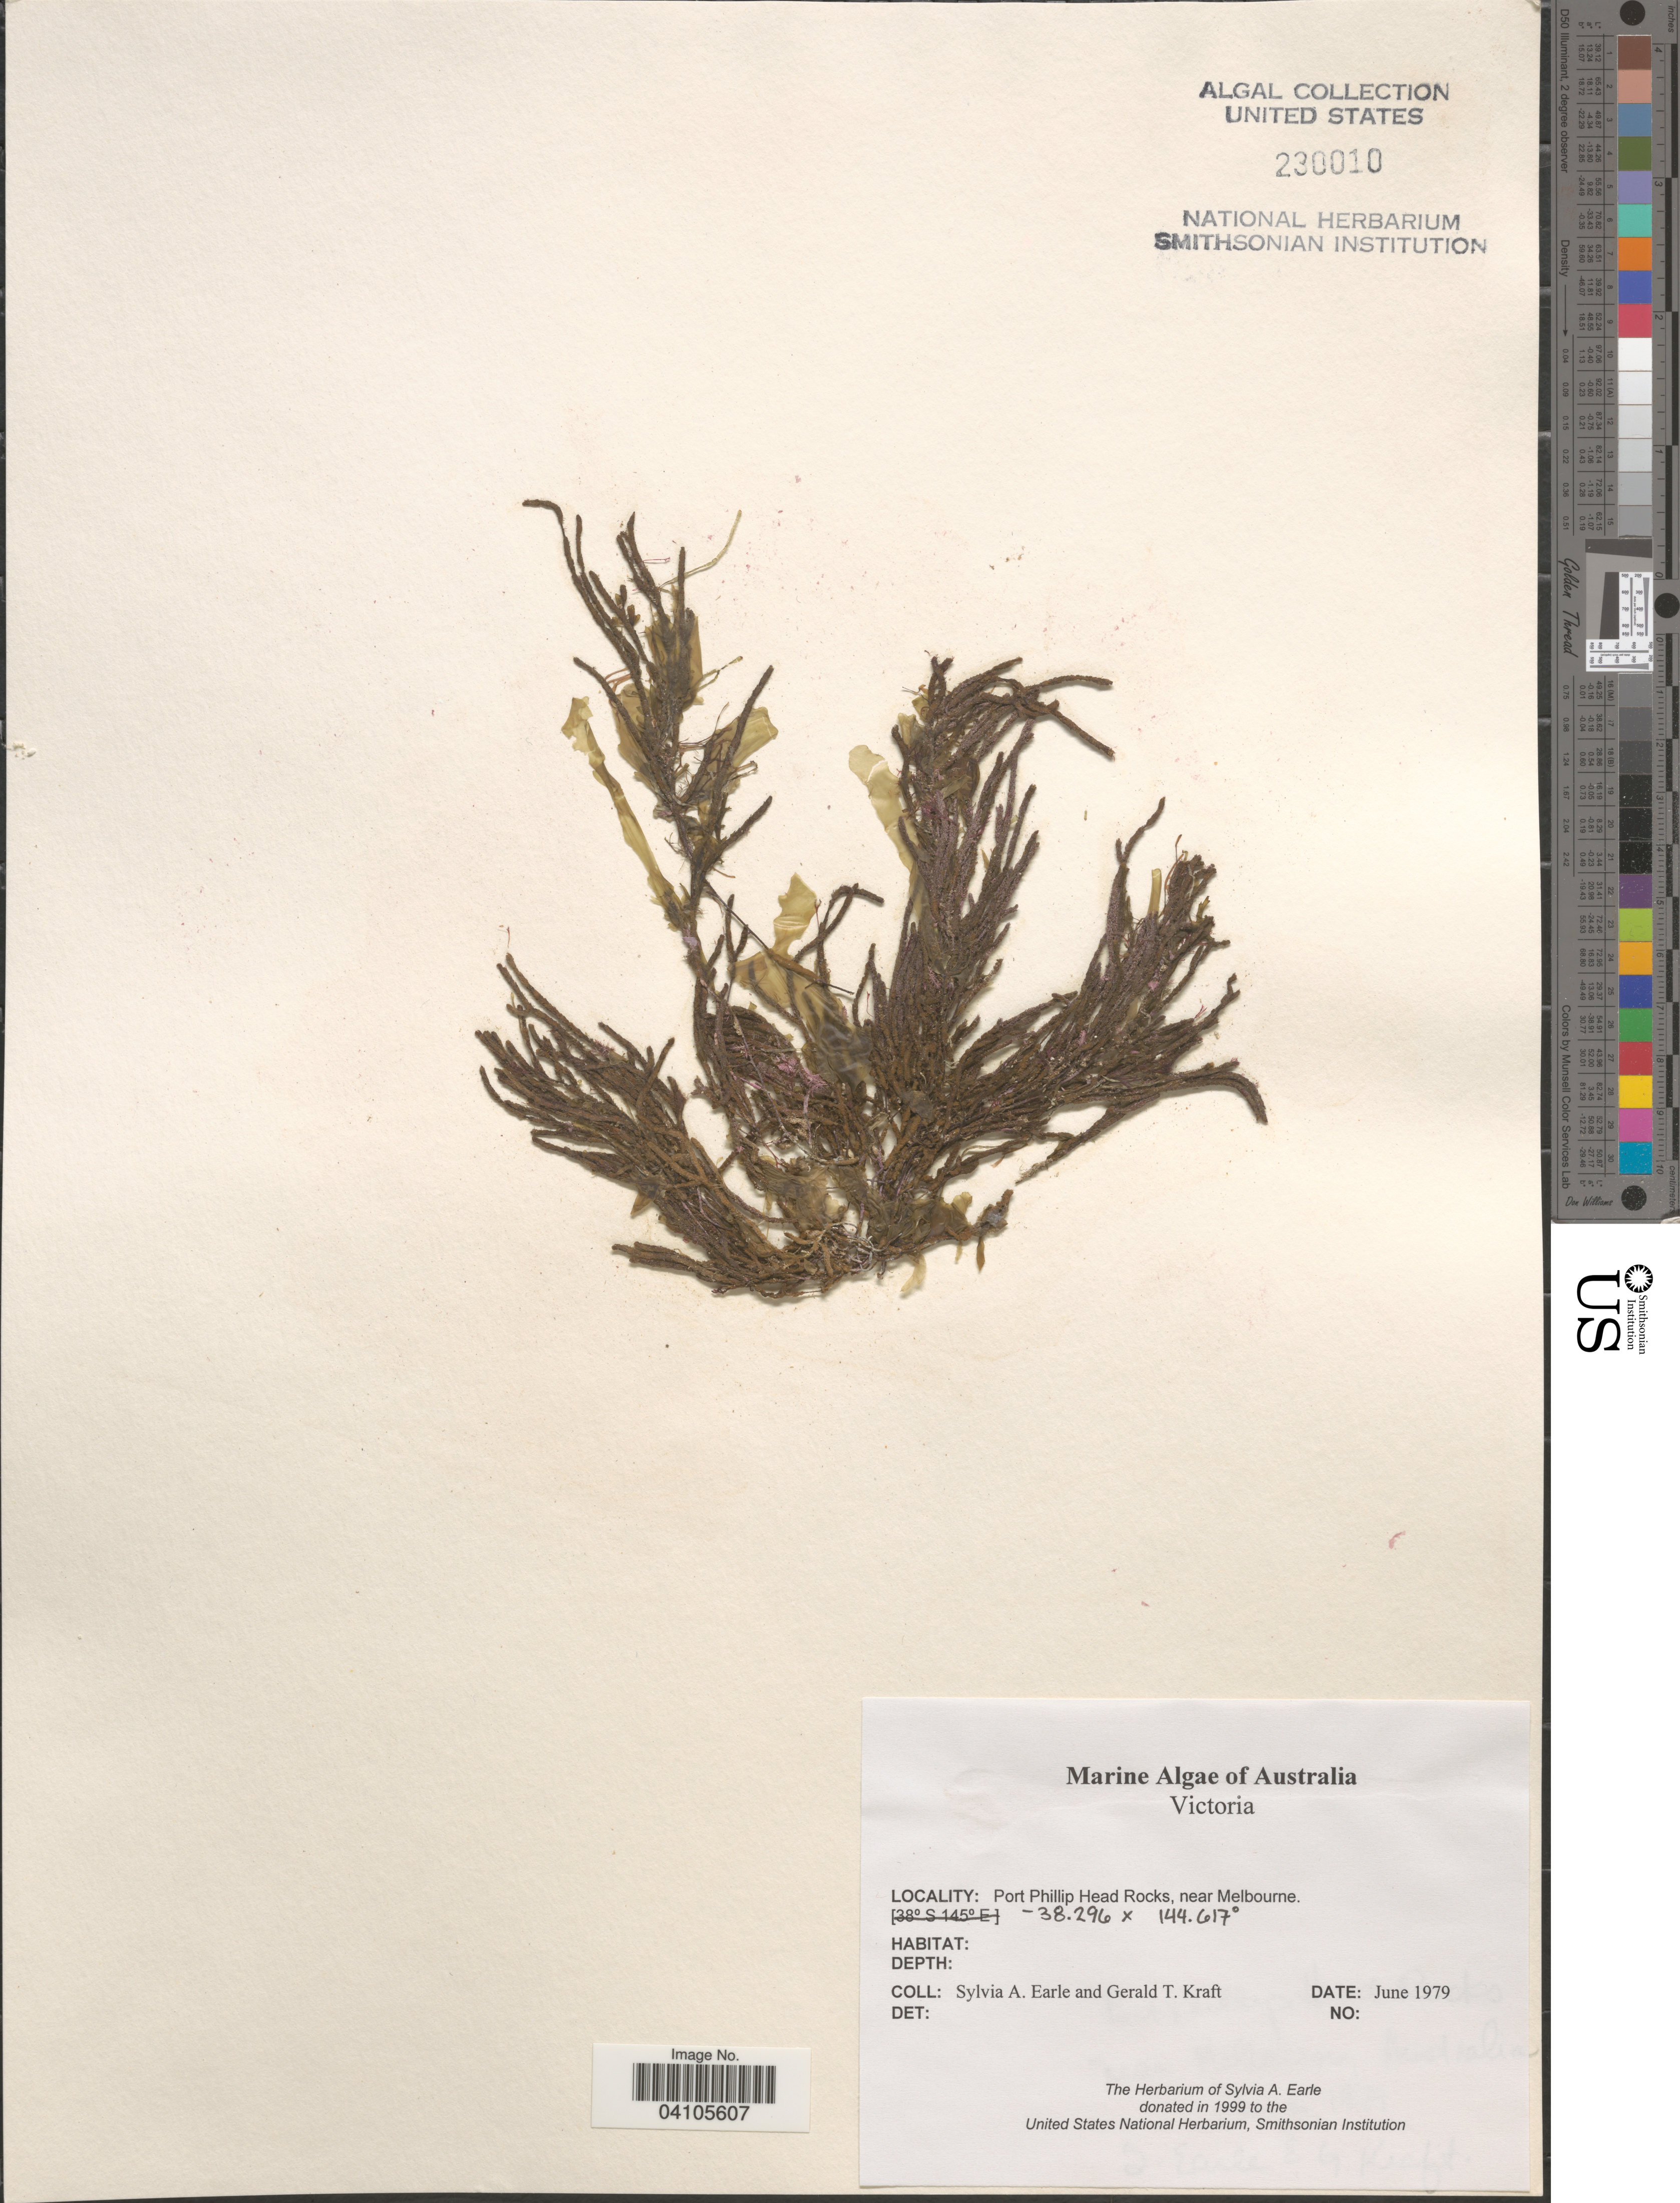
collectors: S. A. Earle & G. T. Kraft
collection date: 1979-06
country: Australia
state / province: Victoria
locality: Victoria. Port Phillip Head Rocks, near Melbourne.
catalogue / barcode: US 230010